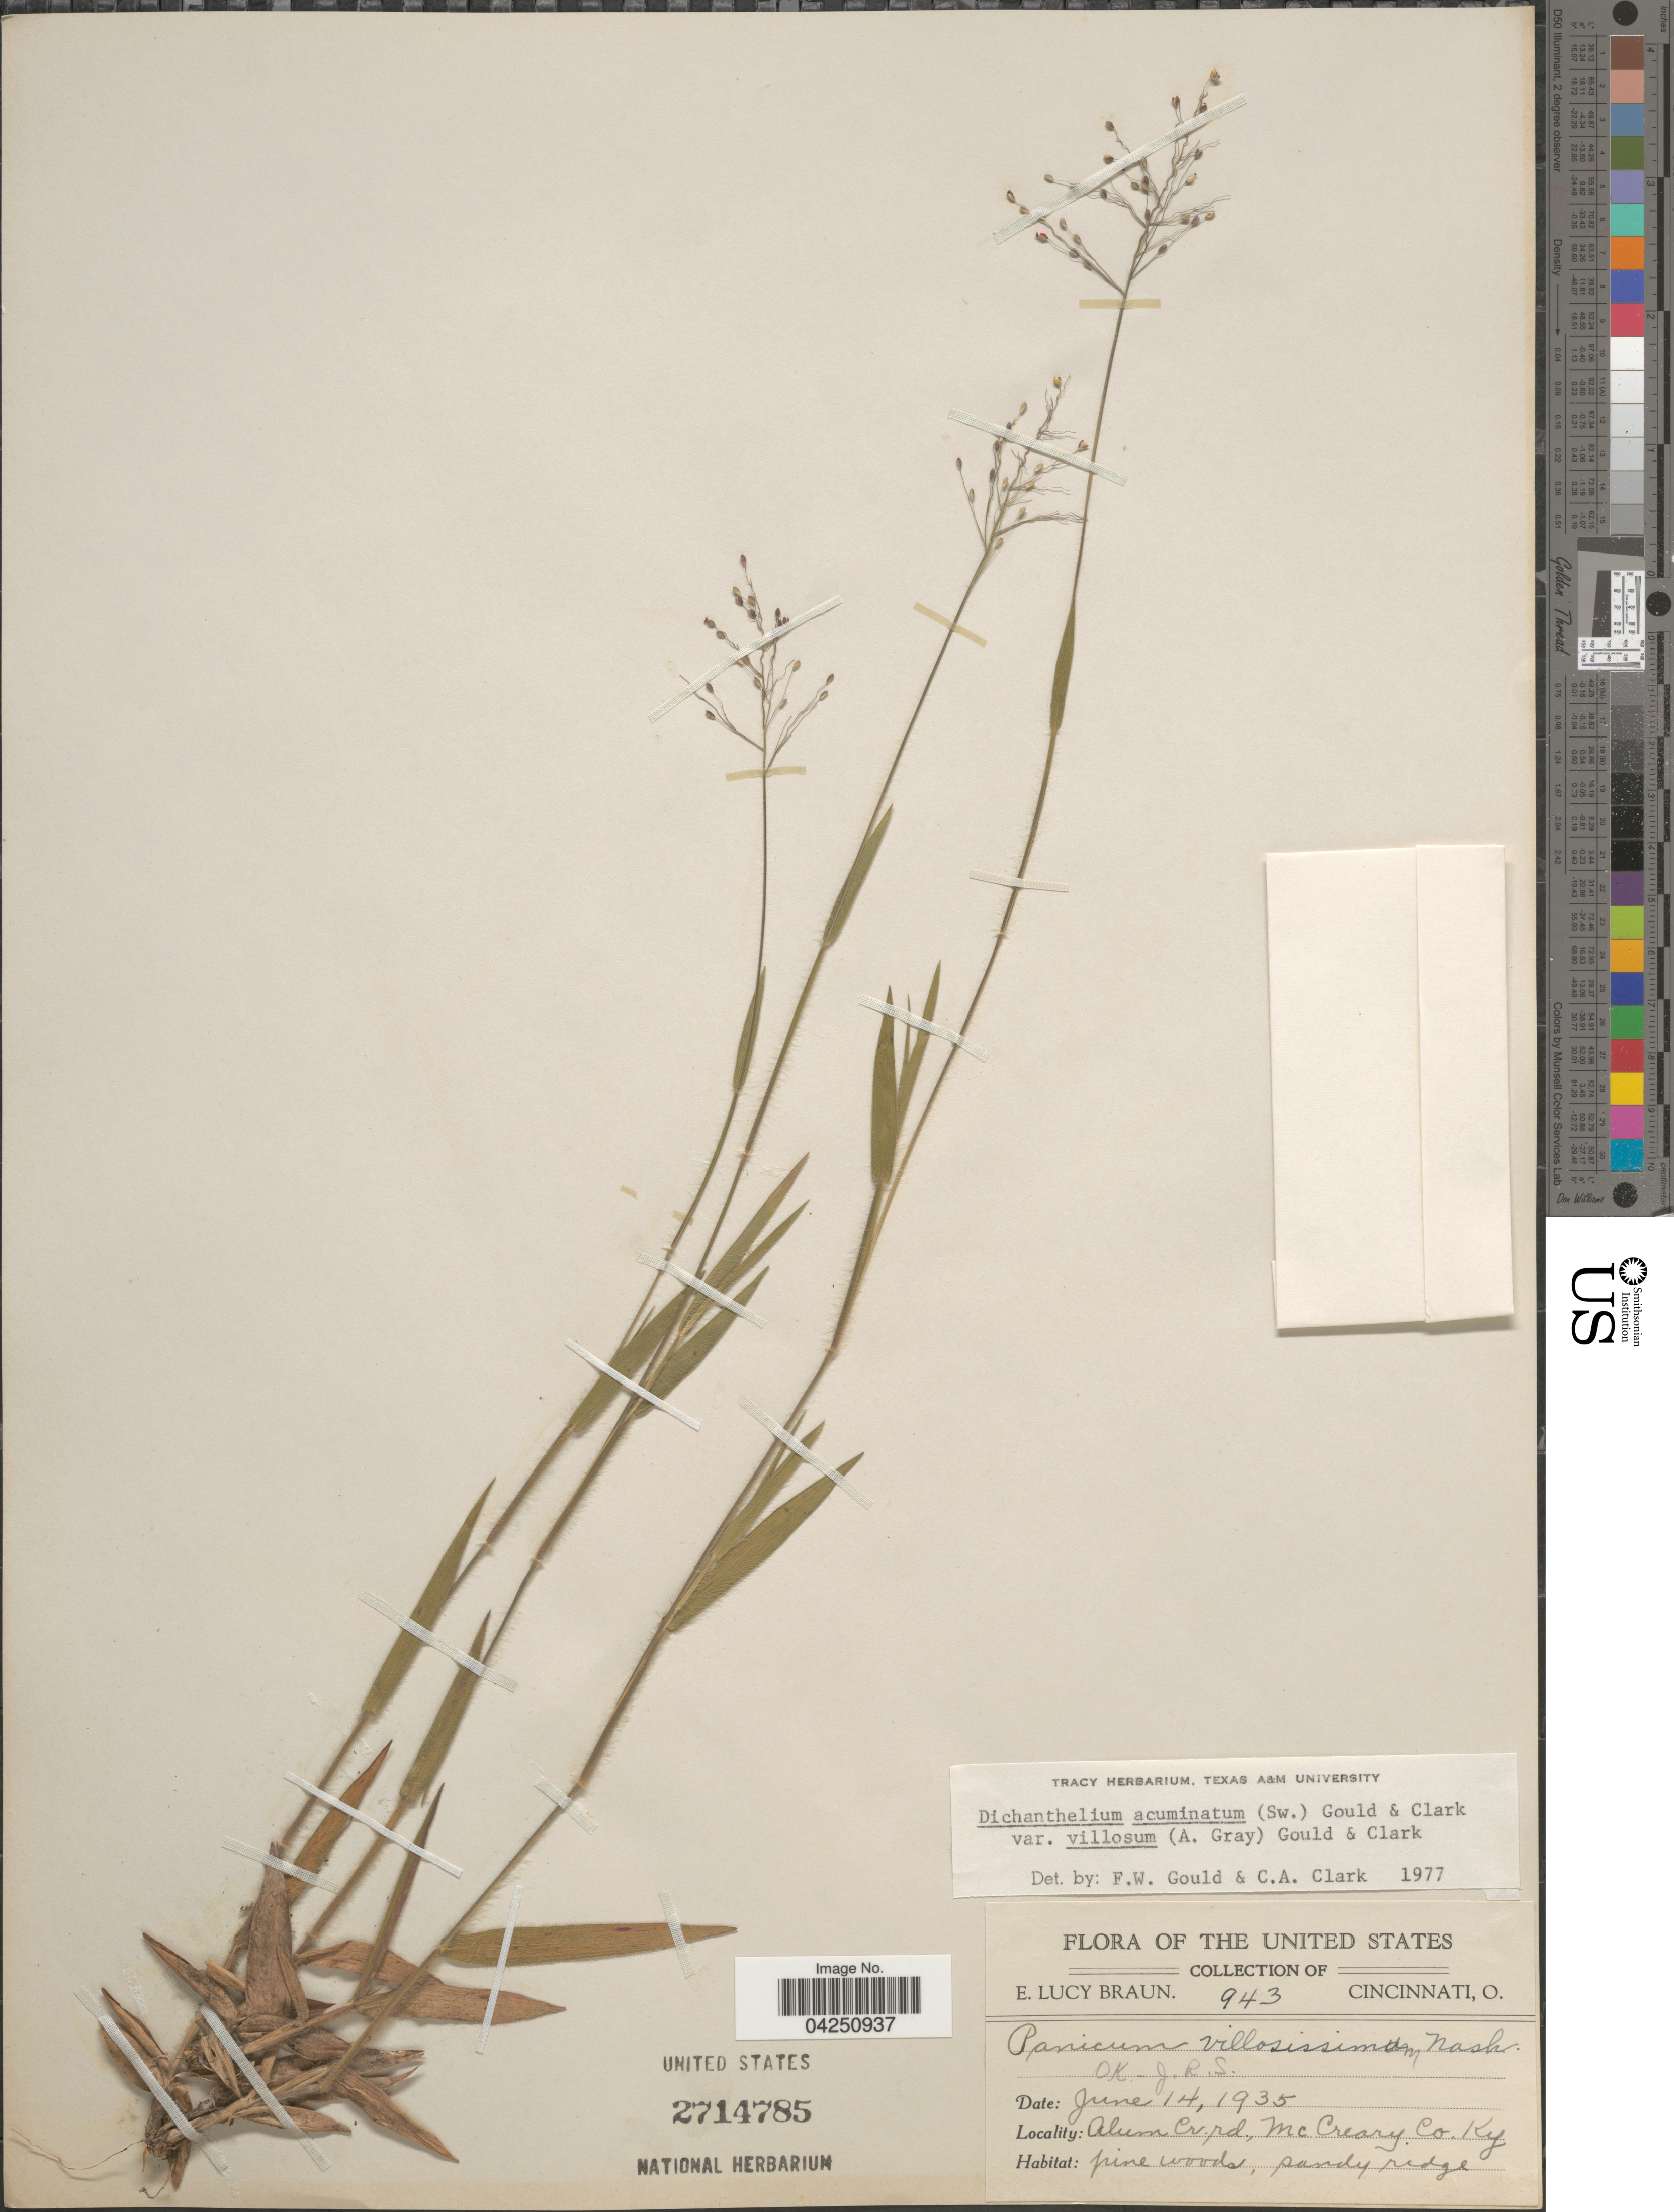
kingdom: Plantae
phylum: Tracheophyta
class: Liliopsida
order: Poales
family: Poaceae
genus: Dichanthelium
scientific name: Dichanthelium acuminatum var. acuminatum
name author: (Sw.) Gould & C.A. Clark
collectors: E. L. Braun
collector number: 943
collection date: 1935-06-14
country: United States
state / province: Kentucky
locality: Alum Cr. rd., McCreary Co.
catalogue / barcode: US 2714785